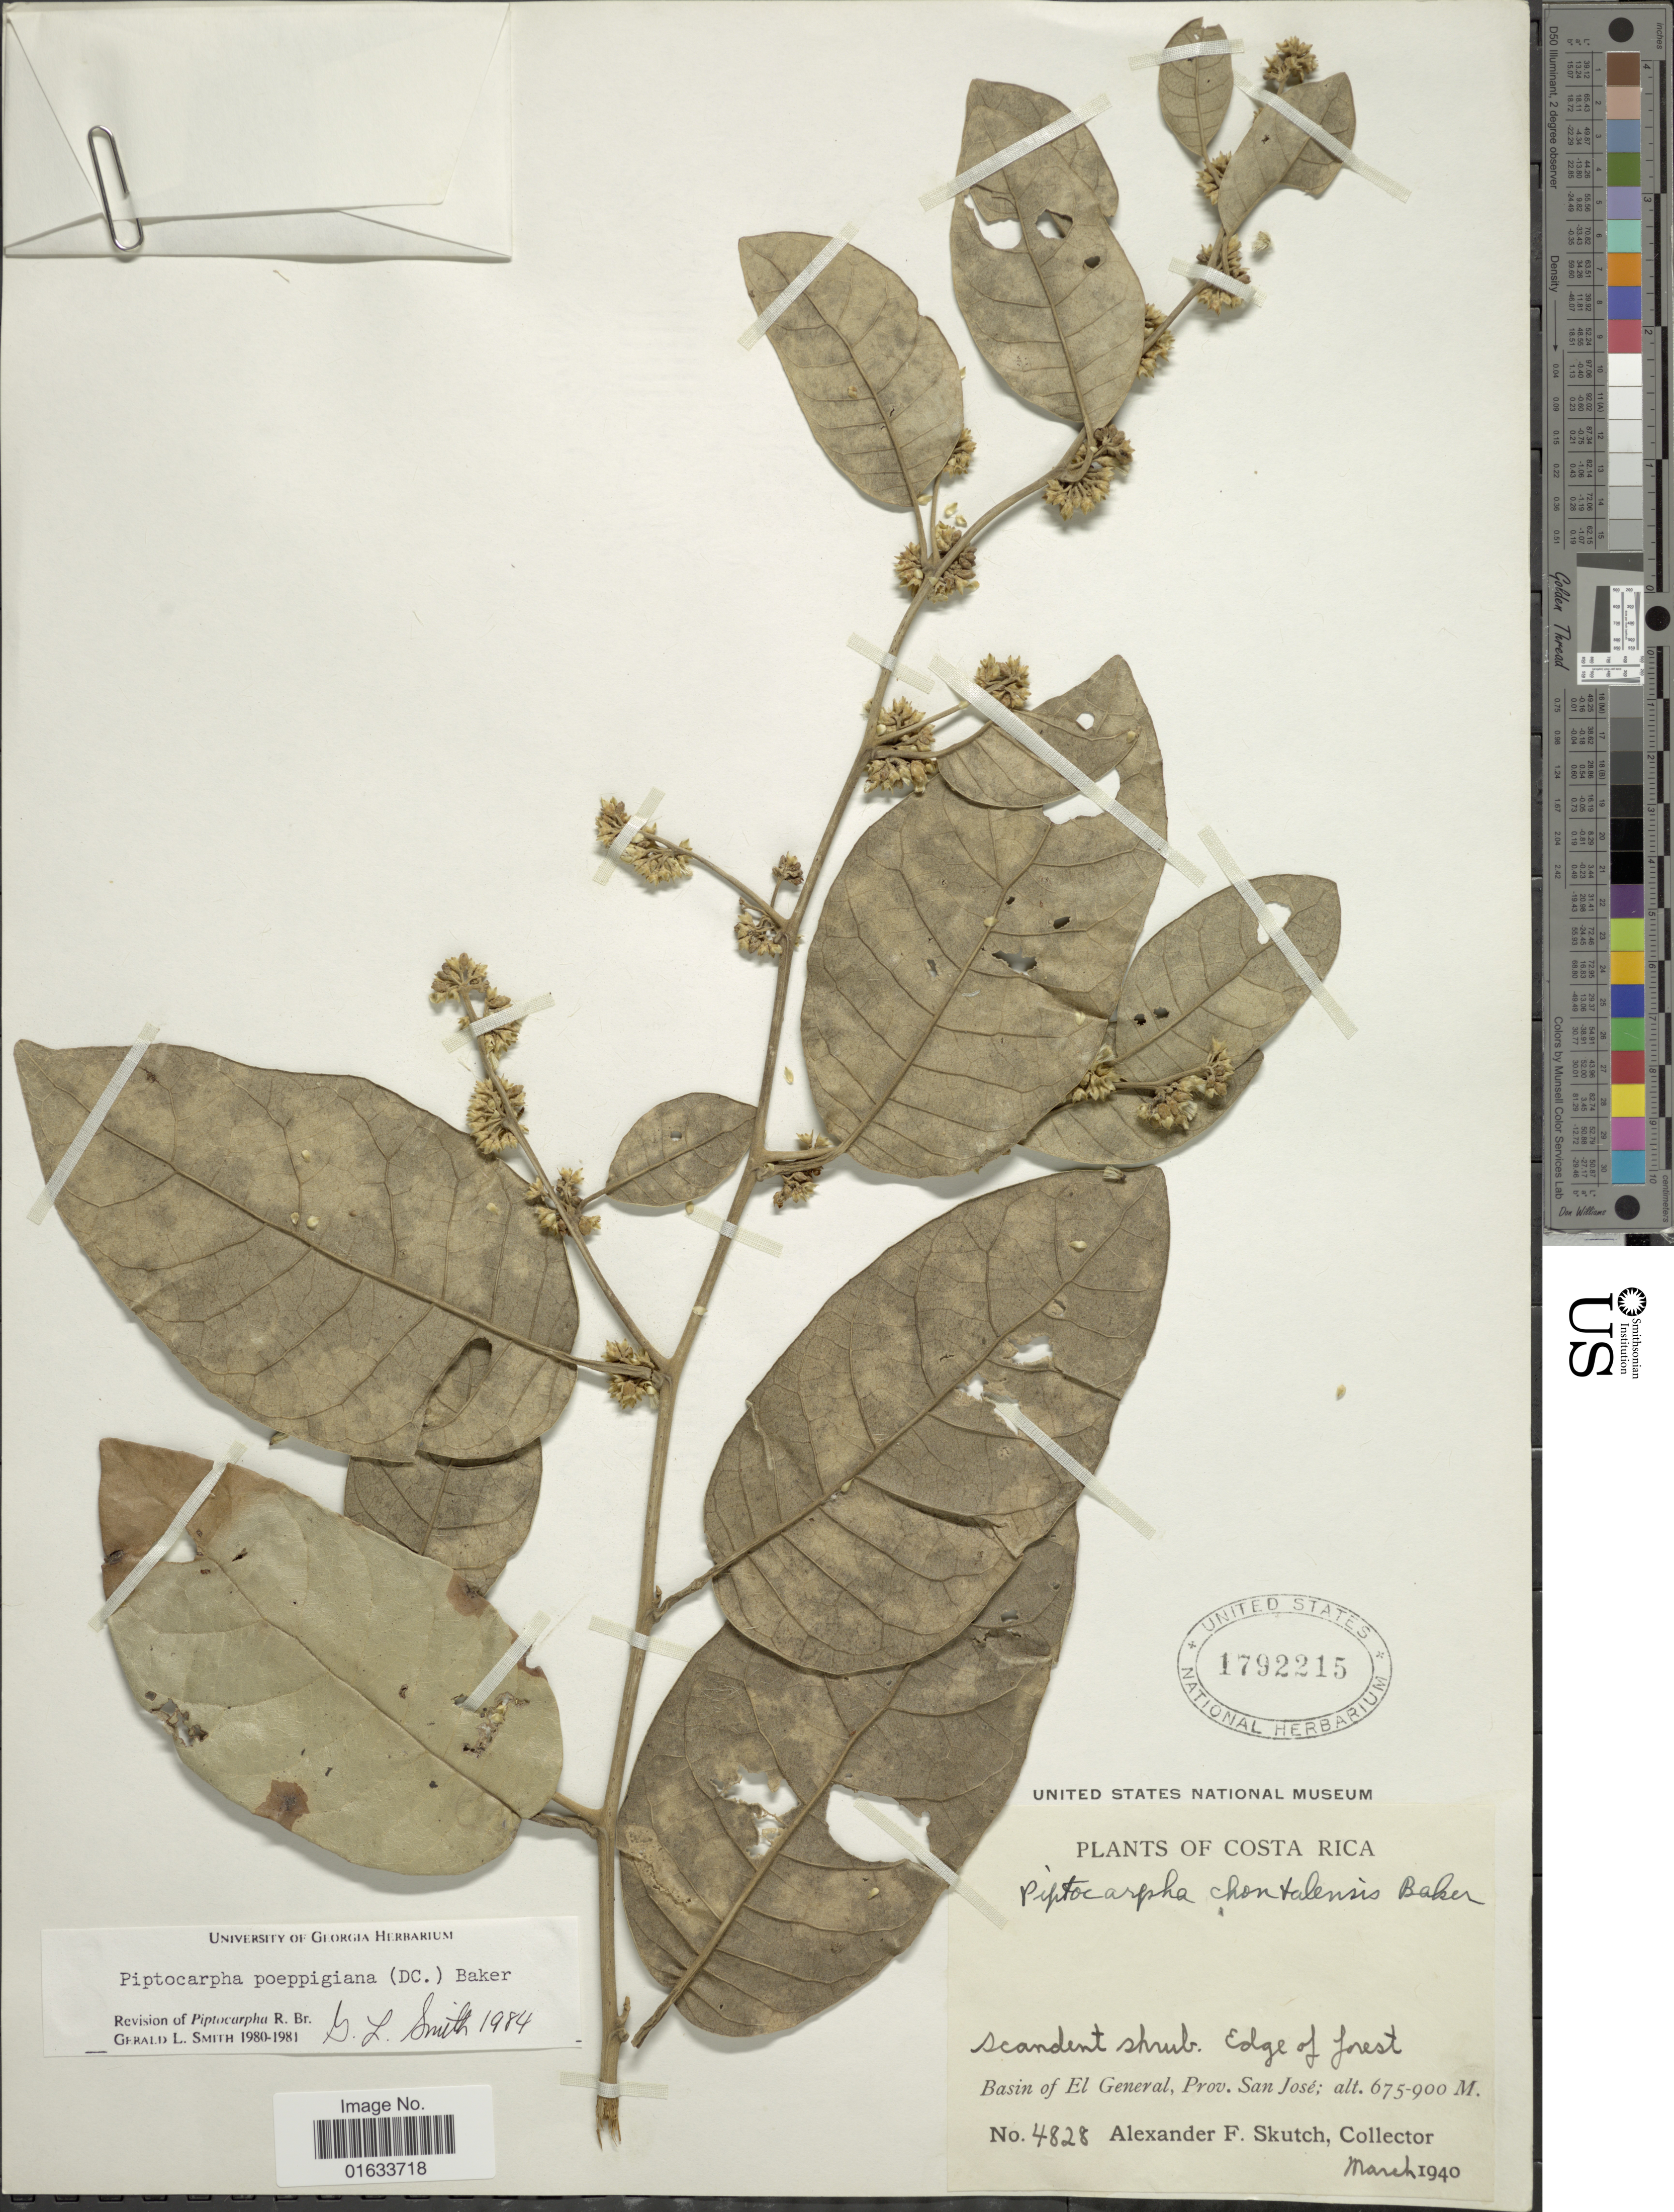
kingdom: Plantae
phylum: Tracheophyta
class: Magnoliopsida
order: Asterales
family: Asteraceae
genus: Piptocarpha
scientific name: Piptocarpha poeppigiana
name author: (DC.) Baker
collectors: A. F. Skutch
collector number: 4828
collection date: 1940-03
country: Costa Rica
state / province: San José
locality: Basin of El General, Prov. San José.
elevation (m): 675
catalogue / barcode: US 1792215